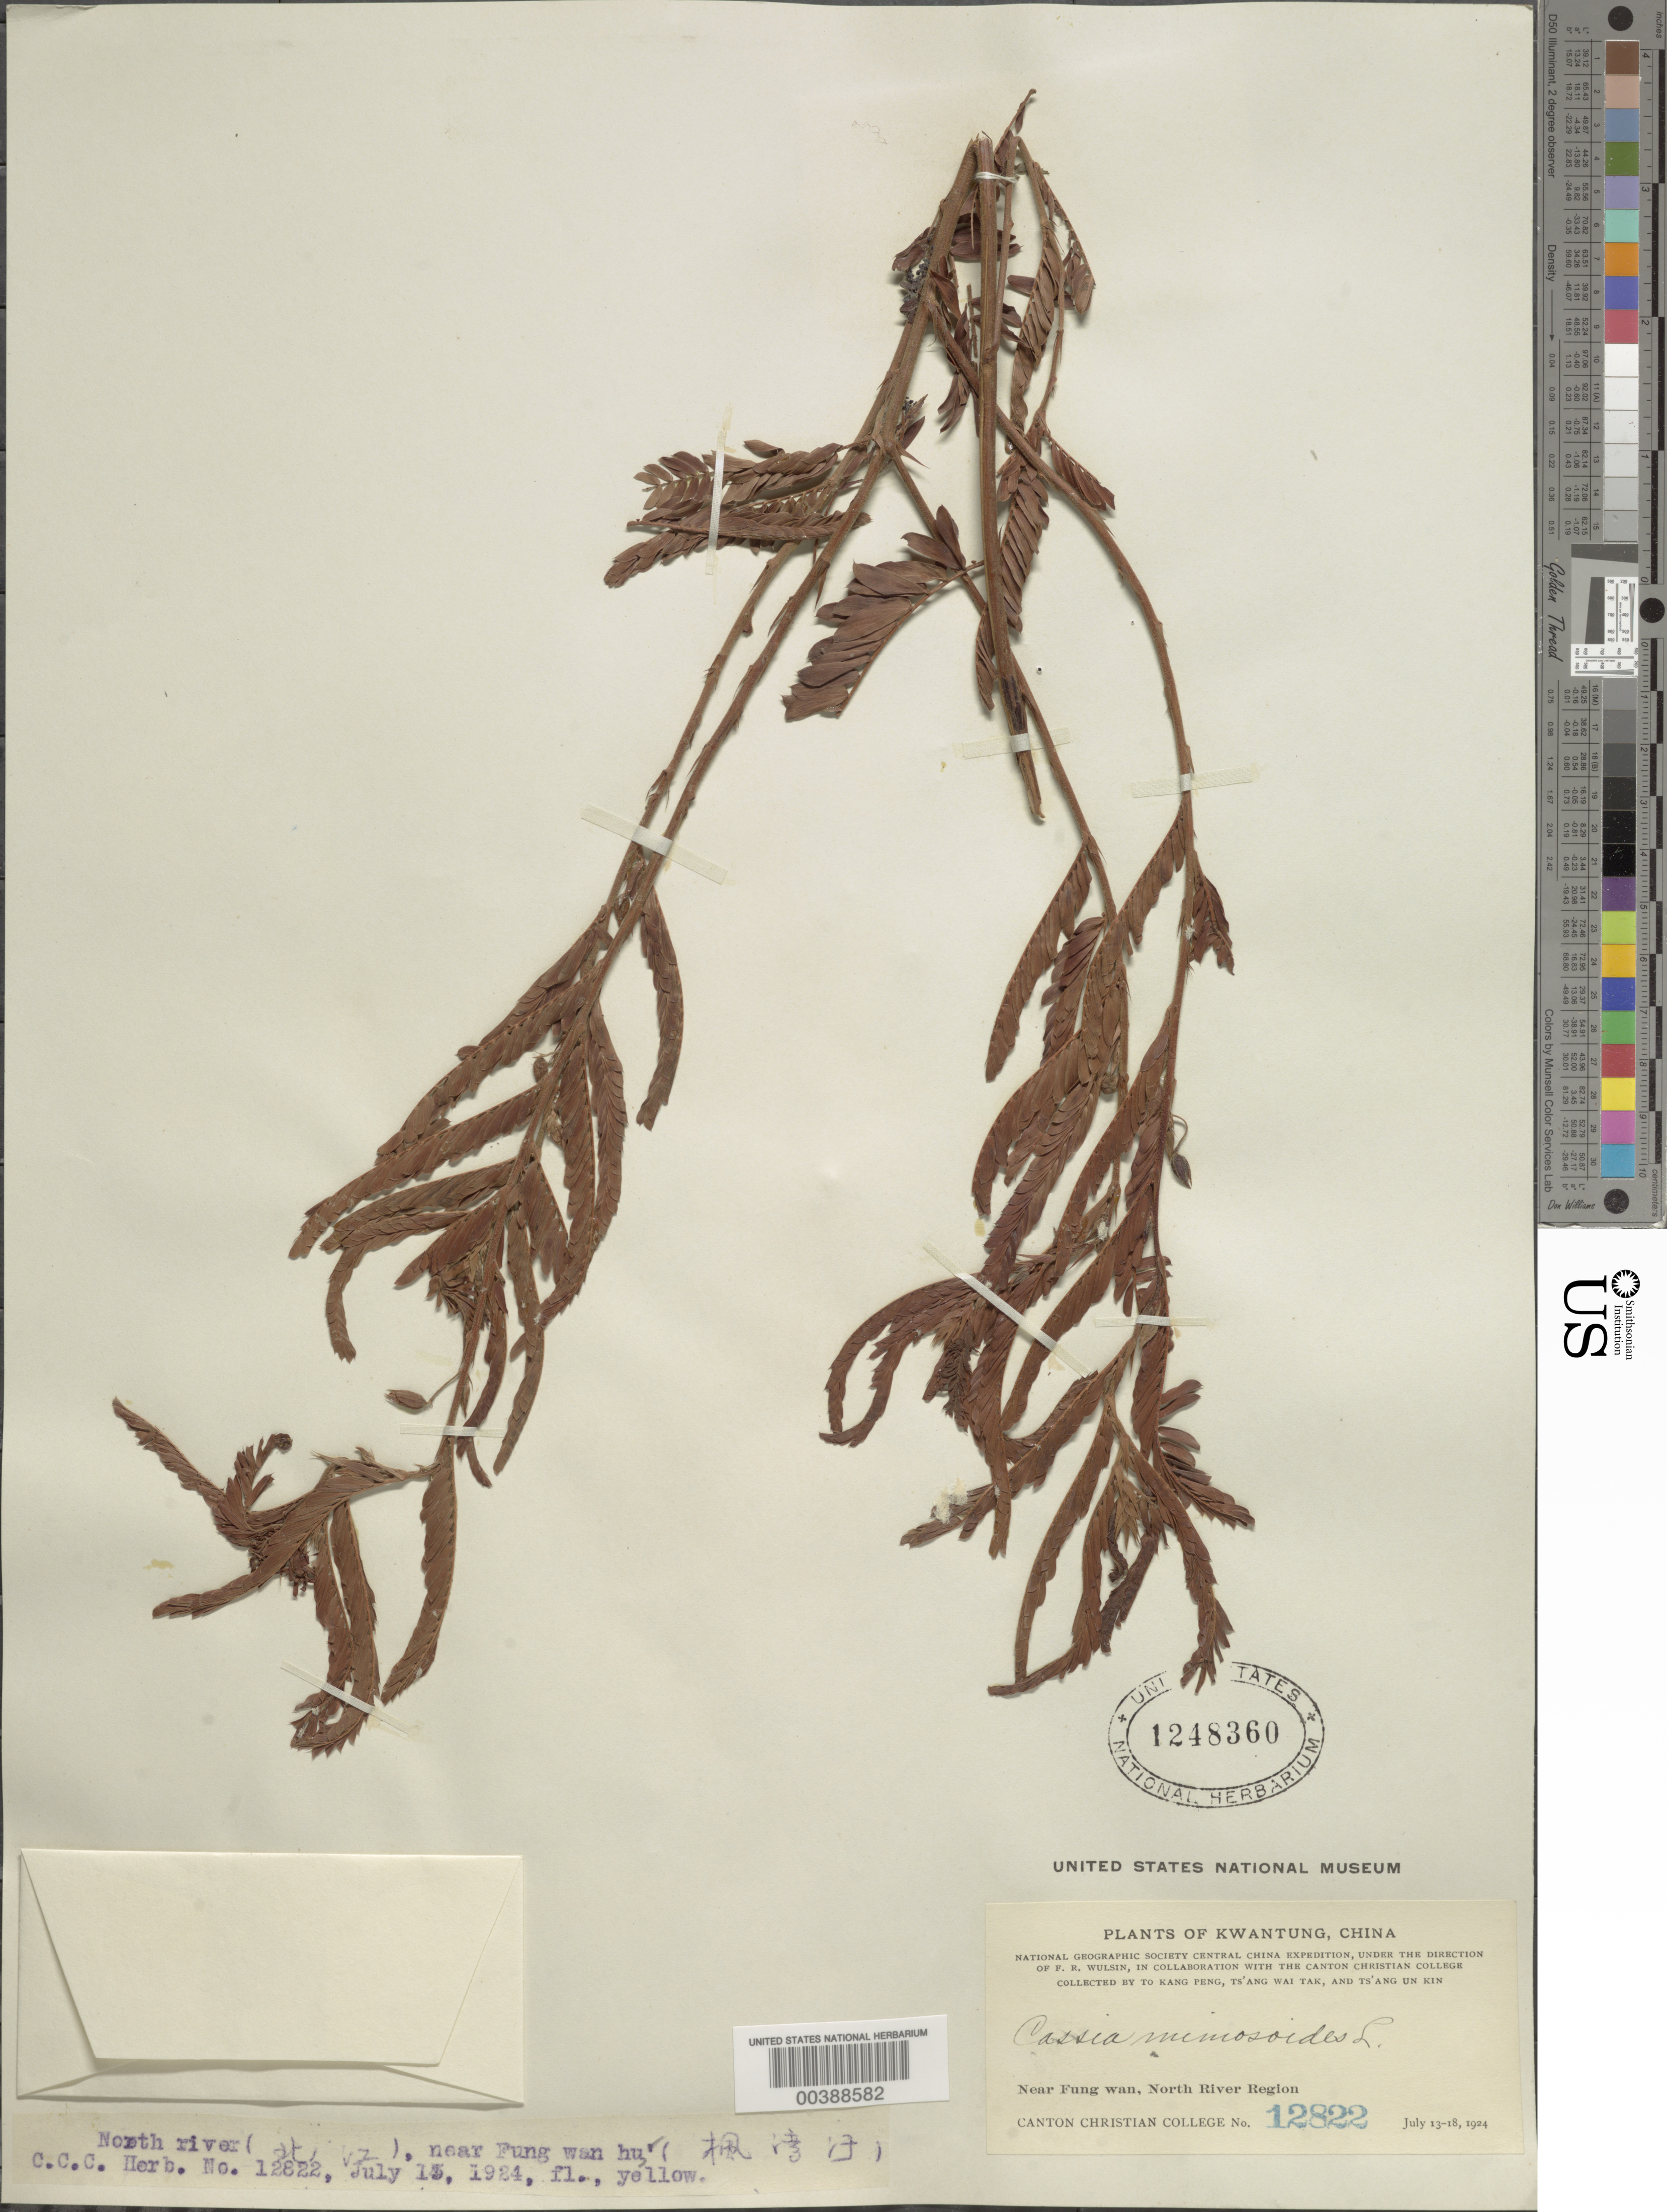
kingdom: Plantae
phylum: Tracheophyta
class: Magnoliopsida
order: Fabales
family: Fabaceae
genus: Chamaecrista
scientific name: Chamaecrista mimosoides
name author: (L.) Greene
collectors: T. K. Peng, T. Tak & T. Kin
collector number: Canton Christ. Col. No. 12822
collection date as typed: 13 Jul 1924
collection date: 1924-07-13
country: China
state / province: Guangdong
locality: Near fung wan, north river region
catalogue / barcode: US 1248360